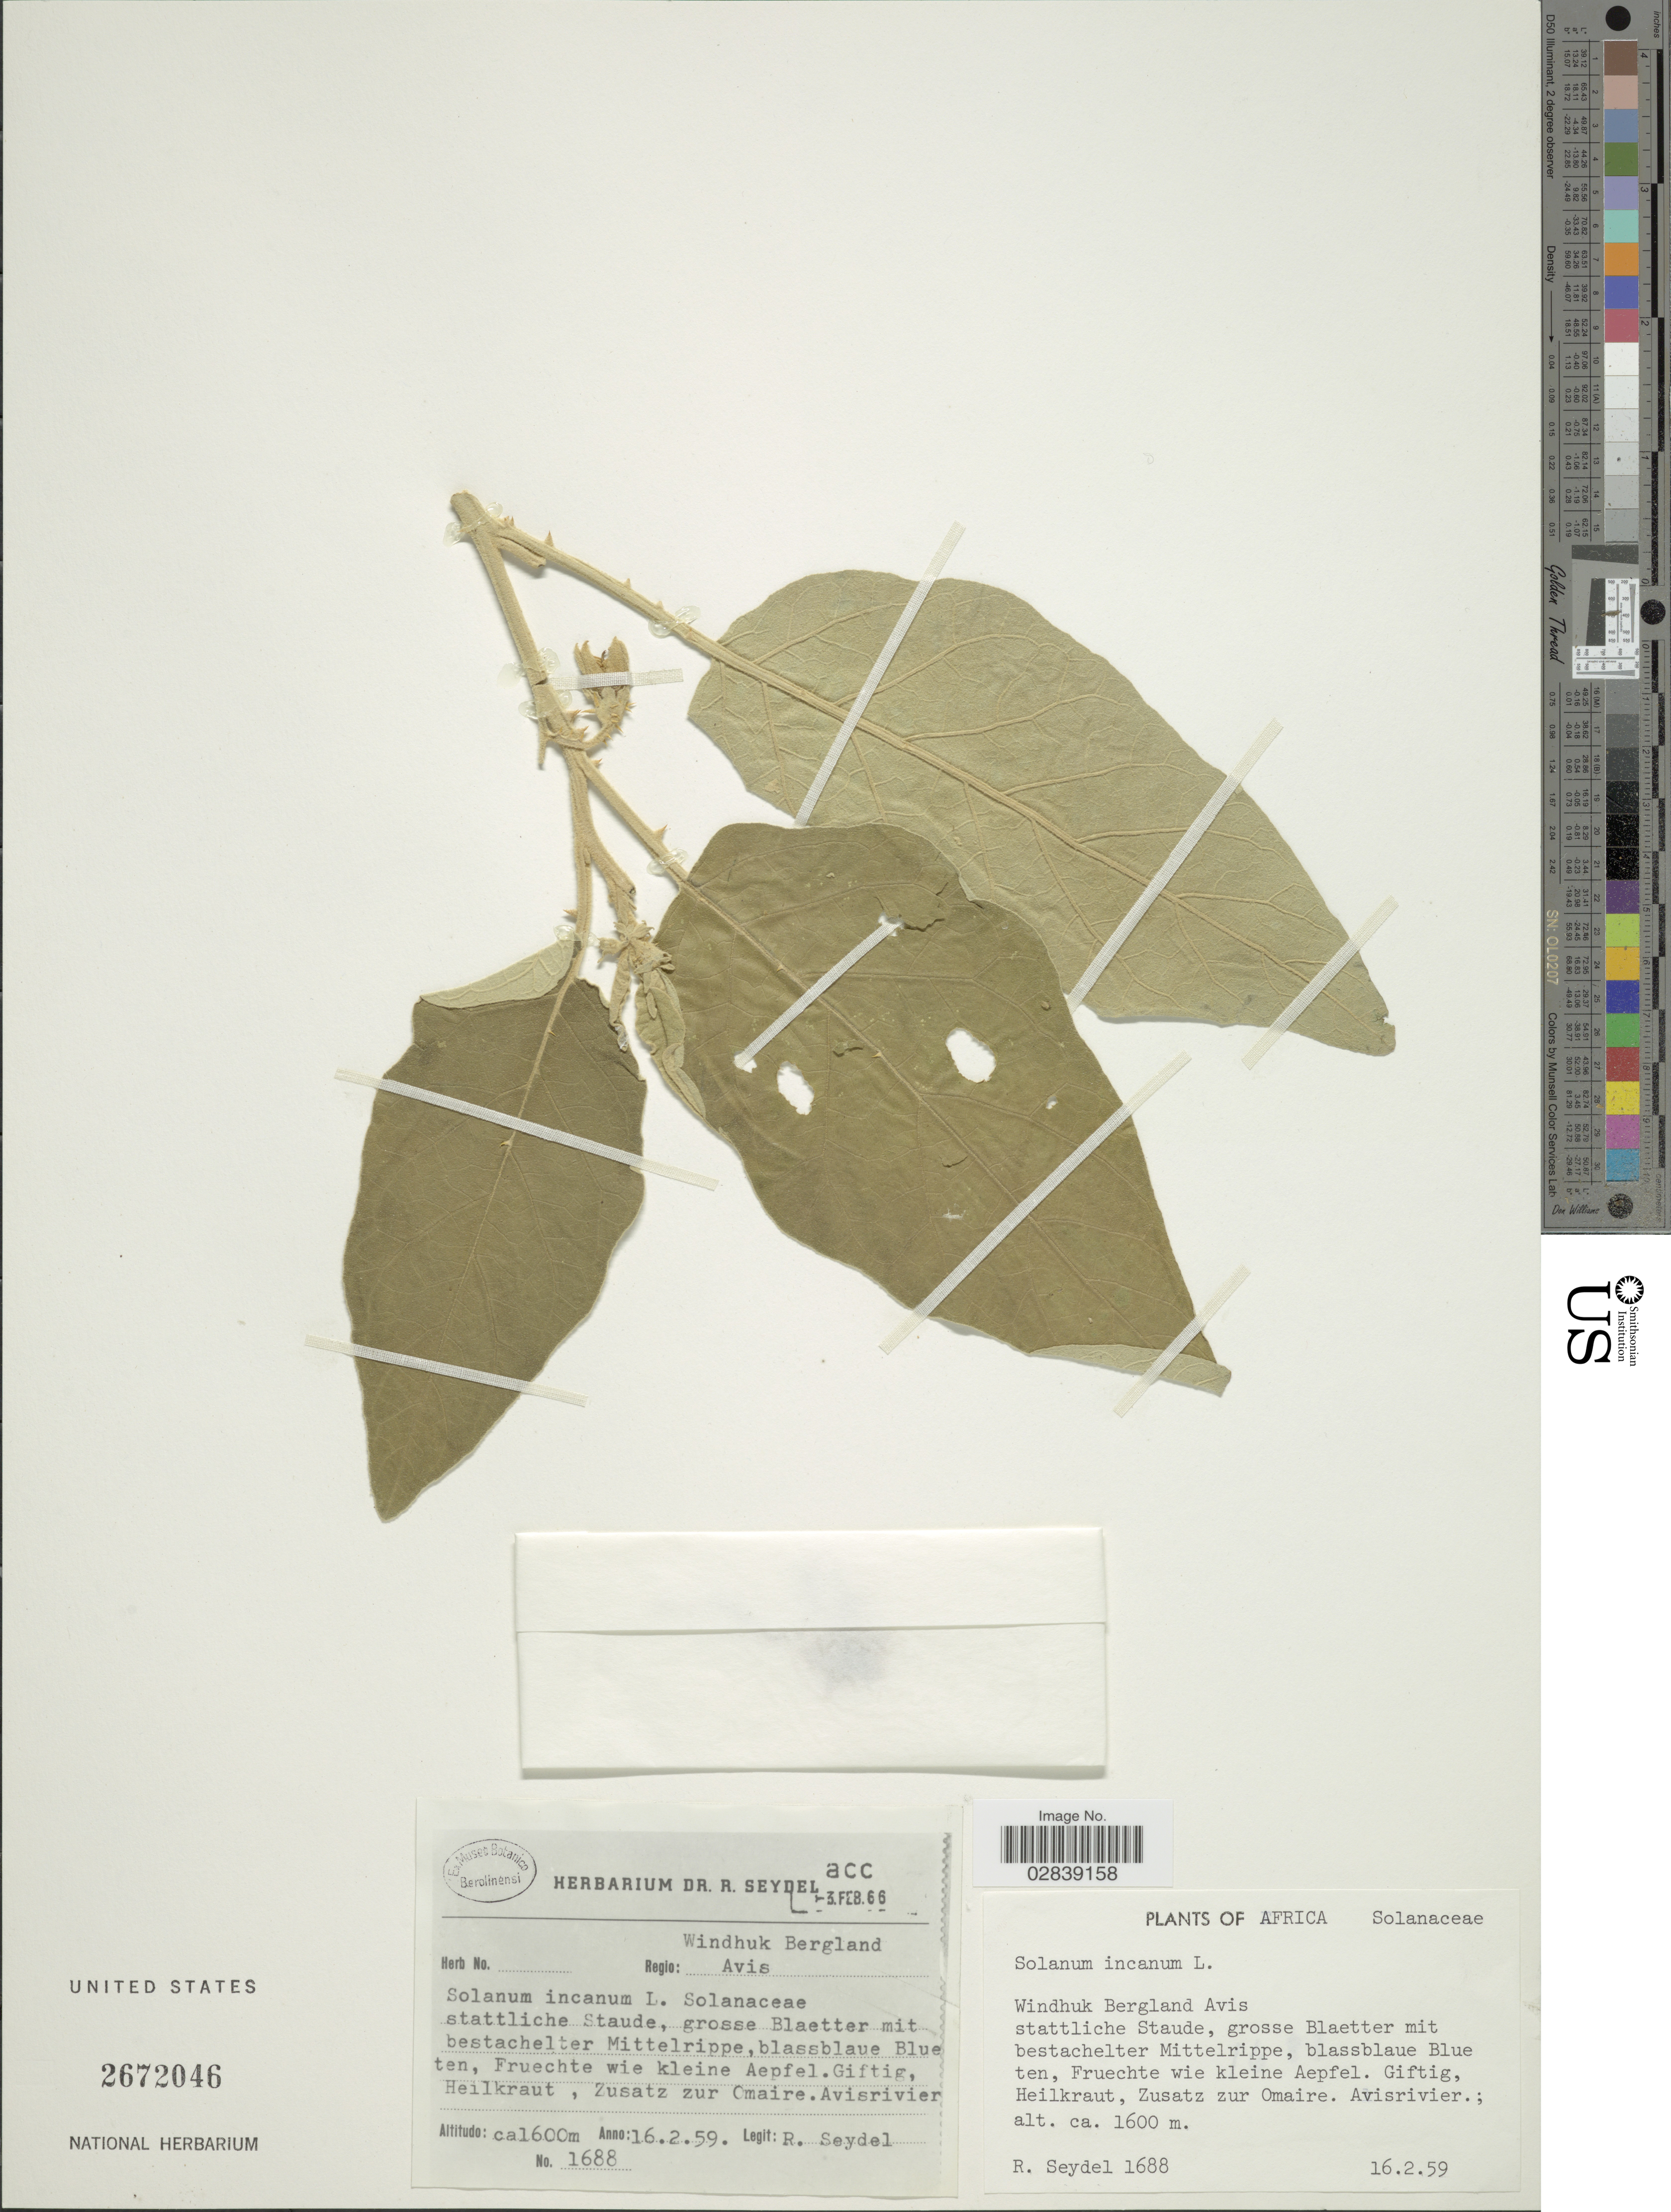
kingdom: Plantae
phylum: Tracheophyta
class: Magnoliopsida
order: Solanales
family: Solanaceae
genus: Solanum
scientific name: Solanum incanum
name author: L.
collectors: R. Seydel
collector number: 1688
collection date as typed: Transcribed d/m/y: 16/2/59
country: Namibia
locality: Africa. Regio: Windhuk Bergland Avis. Zusatz zur Omaire, Avisrivier.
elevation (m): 1600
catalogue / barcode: US 2672046